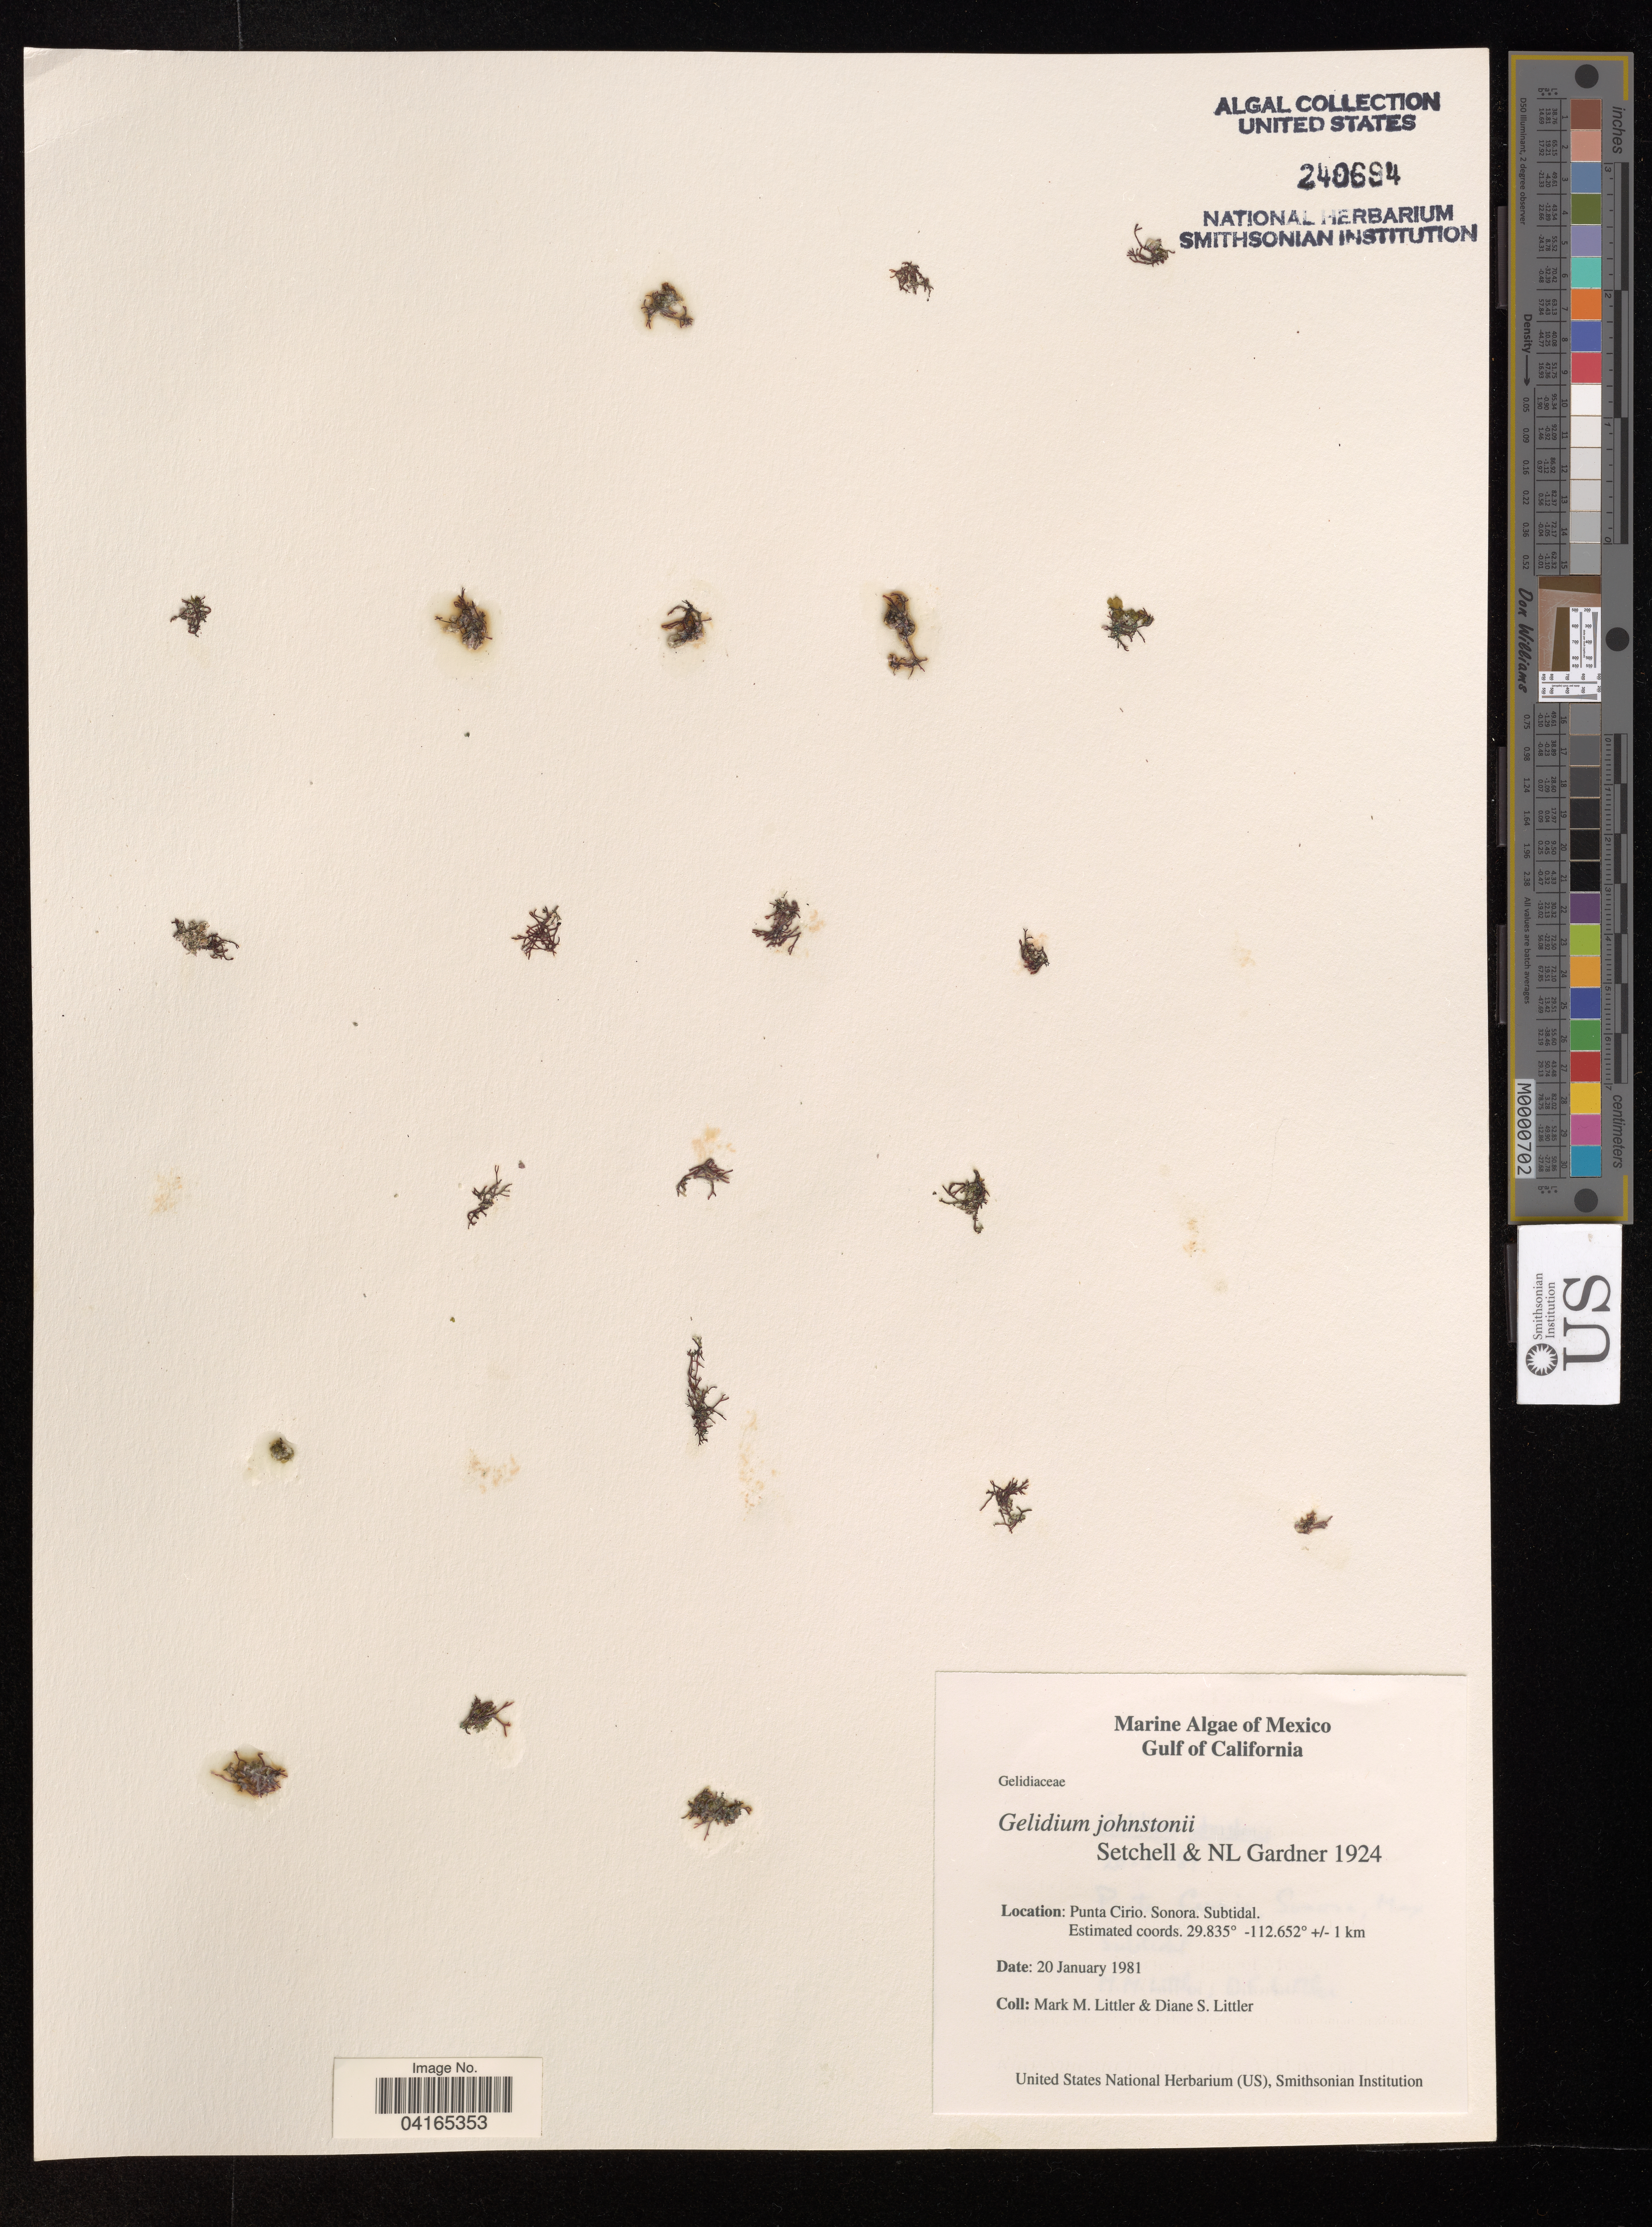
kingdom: Plantae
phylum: Rhodophyta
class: Florideophyceae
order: Gelidiales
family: Gelidiaceae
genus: Gelidium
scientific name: Gelidium johnstonii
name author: Setchell & N.L. Gardner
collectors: M. M. Littler & D. S. Littler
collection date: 1981-01-20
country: Mexico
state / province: Sonora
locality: Punta Cirio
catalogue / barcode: US 240694